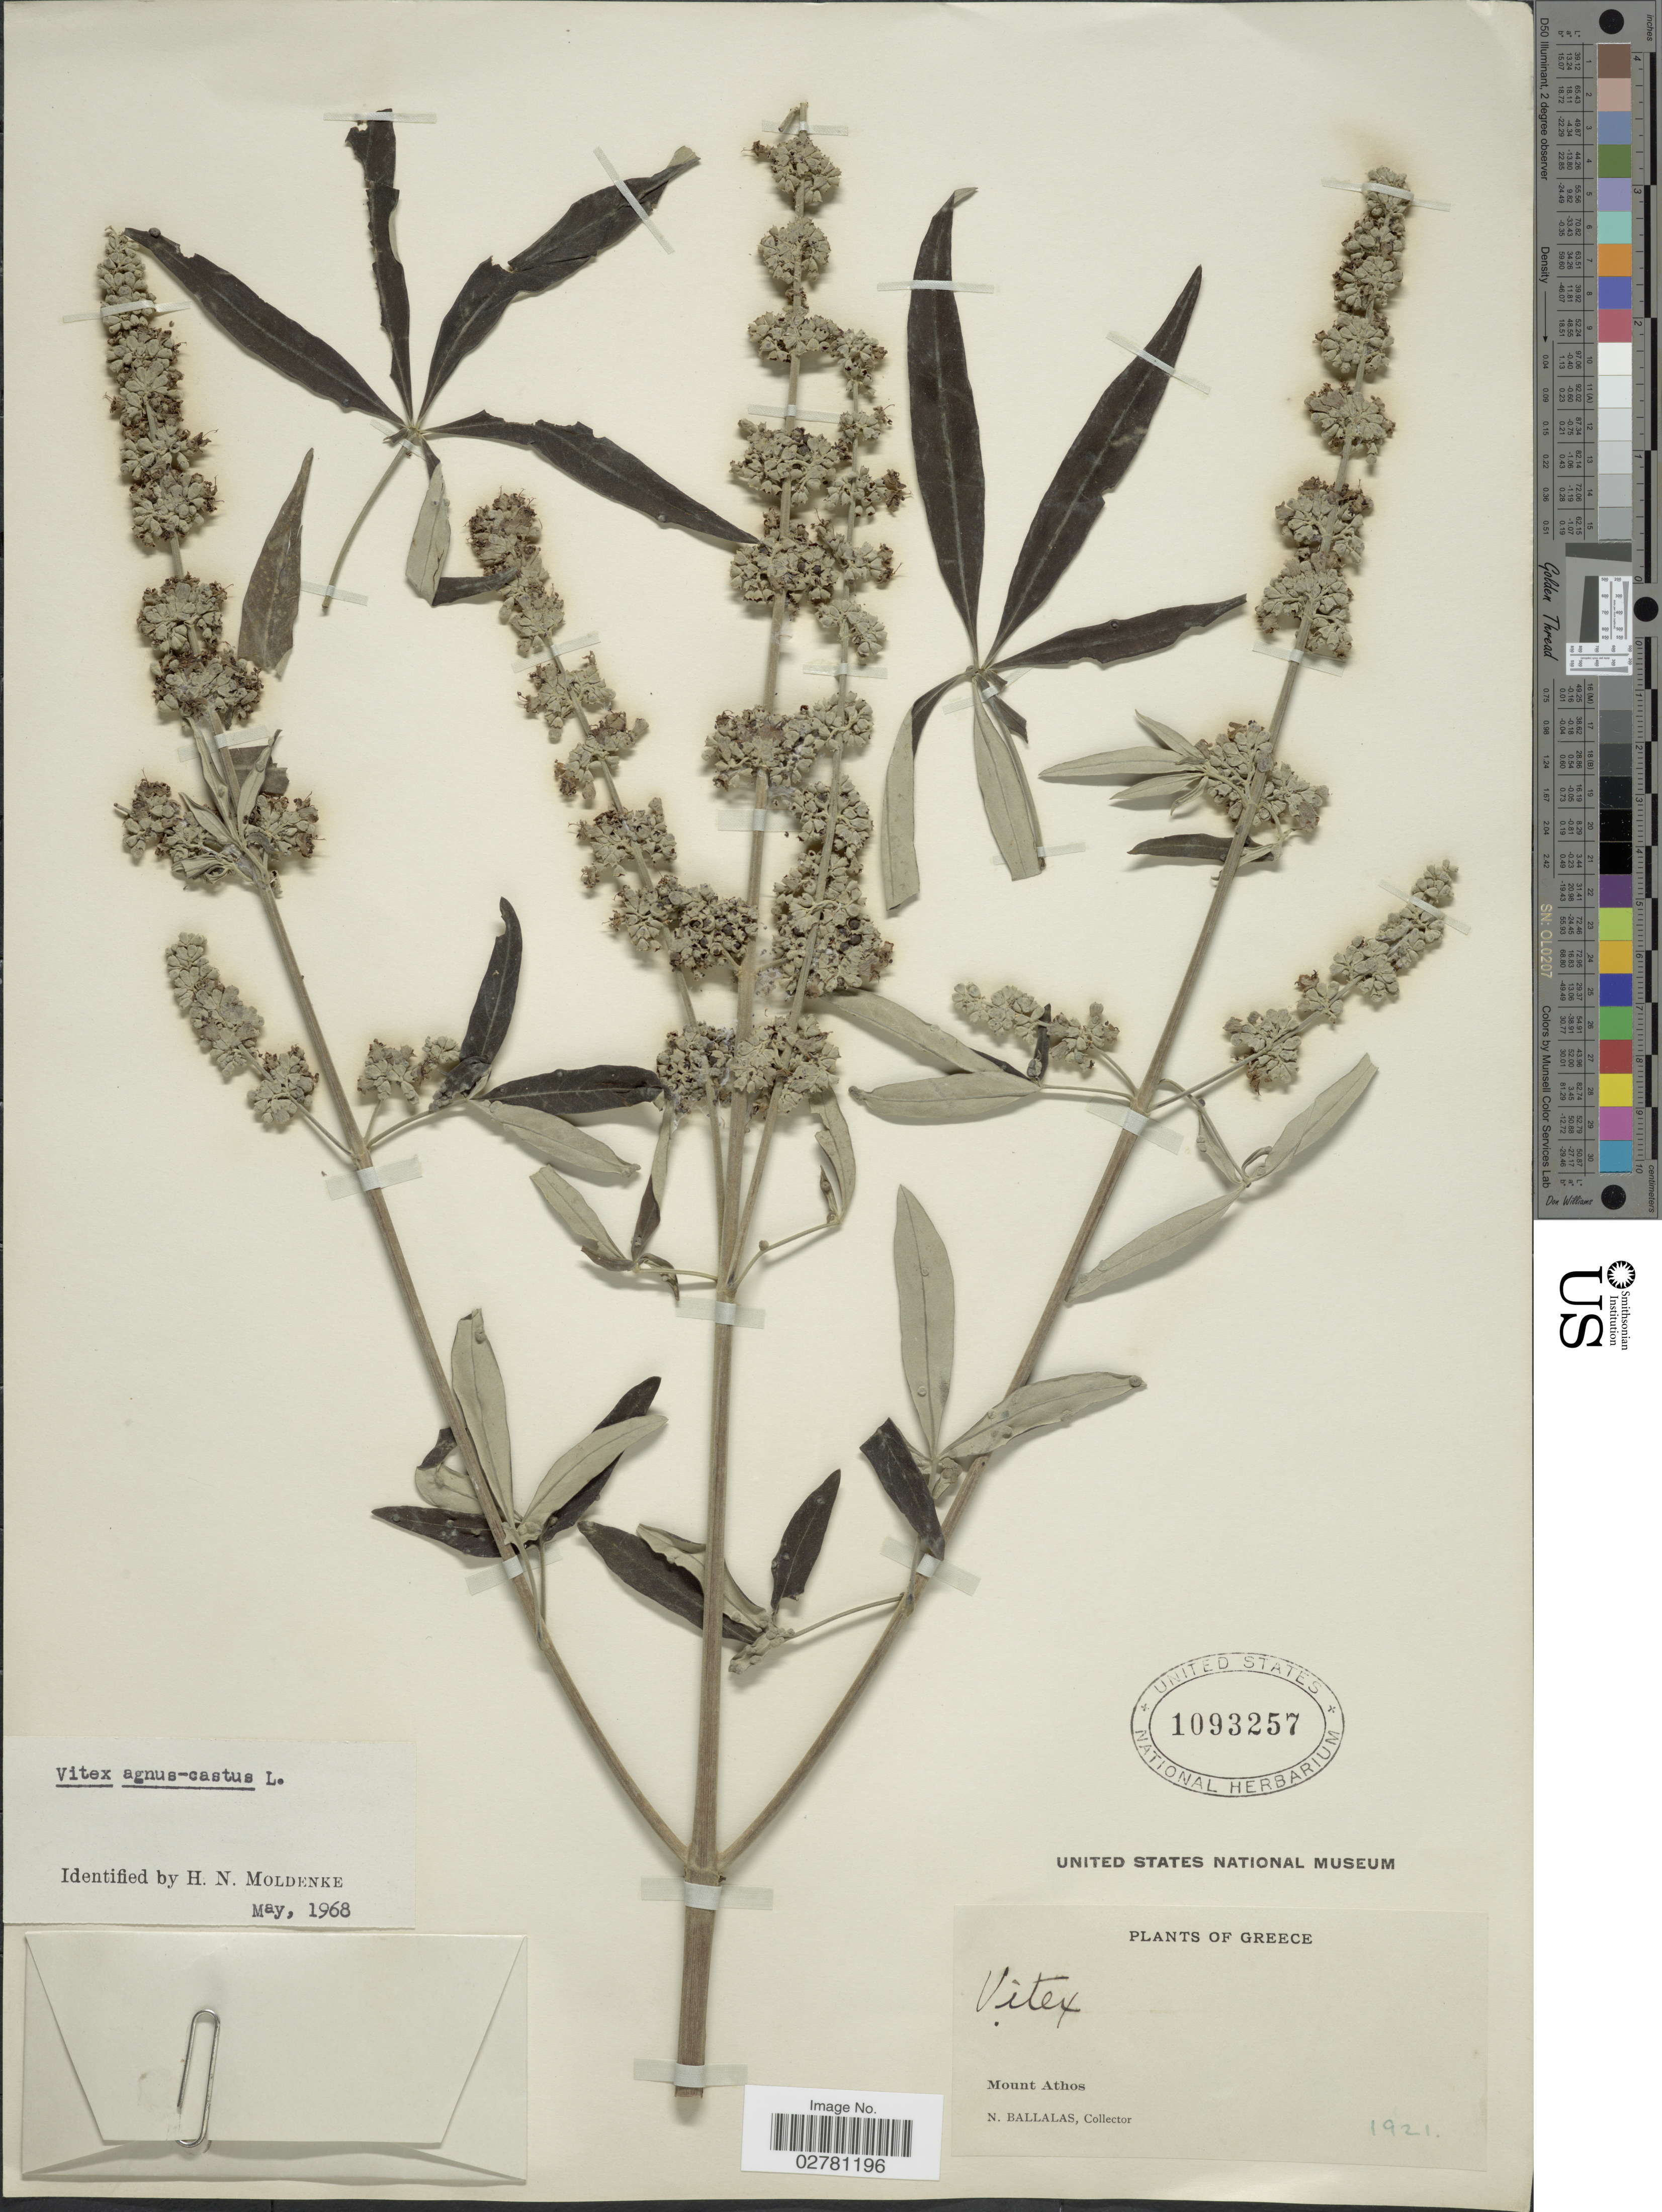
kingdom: Plantae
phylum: Tracheophyta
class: Magnoliopsida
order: Lamiales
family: Lamiaceae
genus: Vitex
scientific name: Vitex agnus-castus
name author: L.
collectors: N. Ballalas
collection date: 1921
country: Greece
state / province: Mount Athoa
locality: Mount Athos.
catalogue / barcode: US 1093257